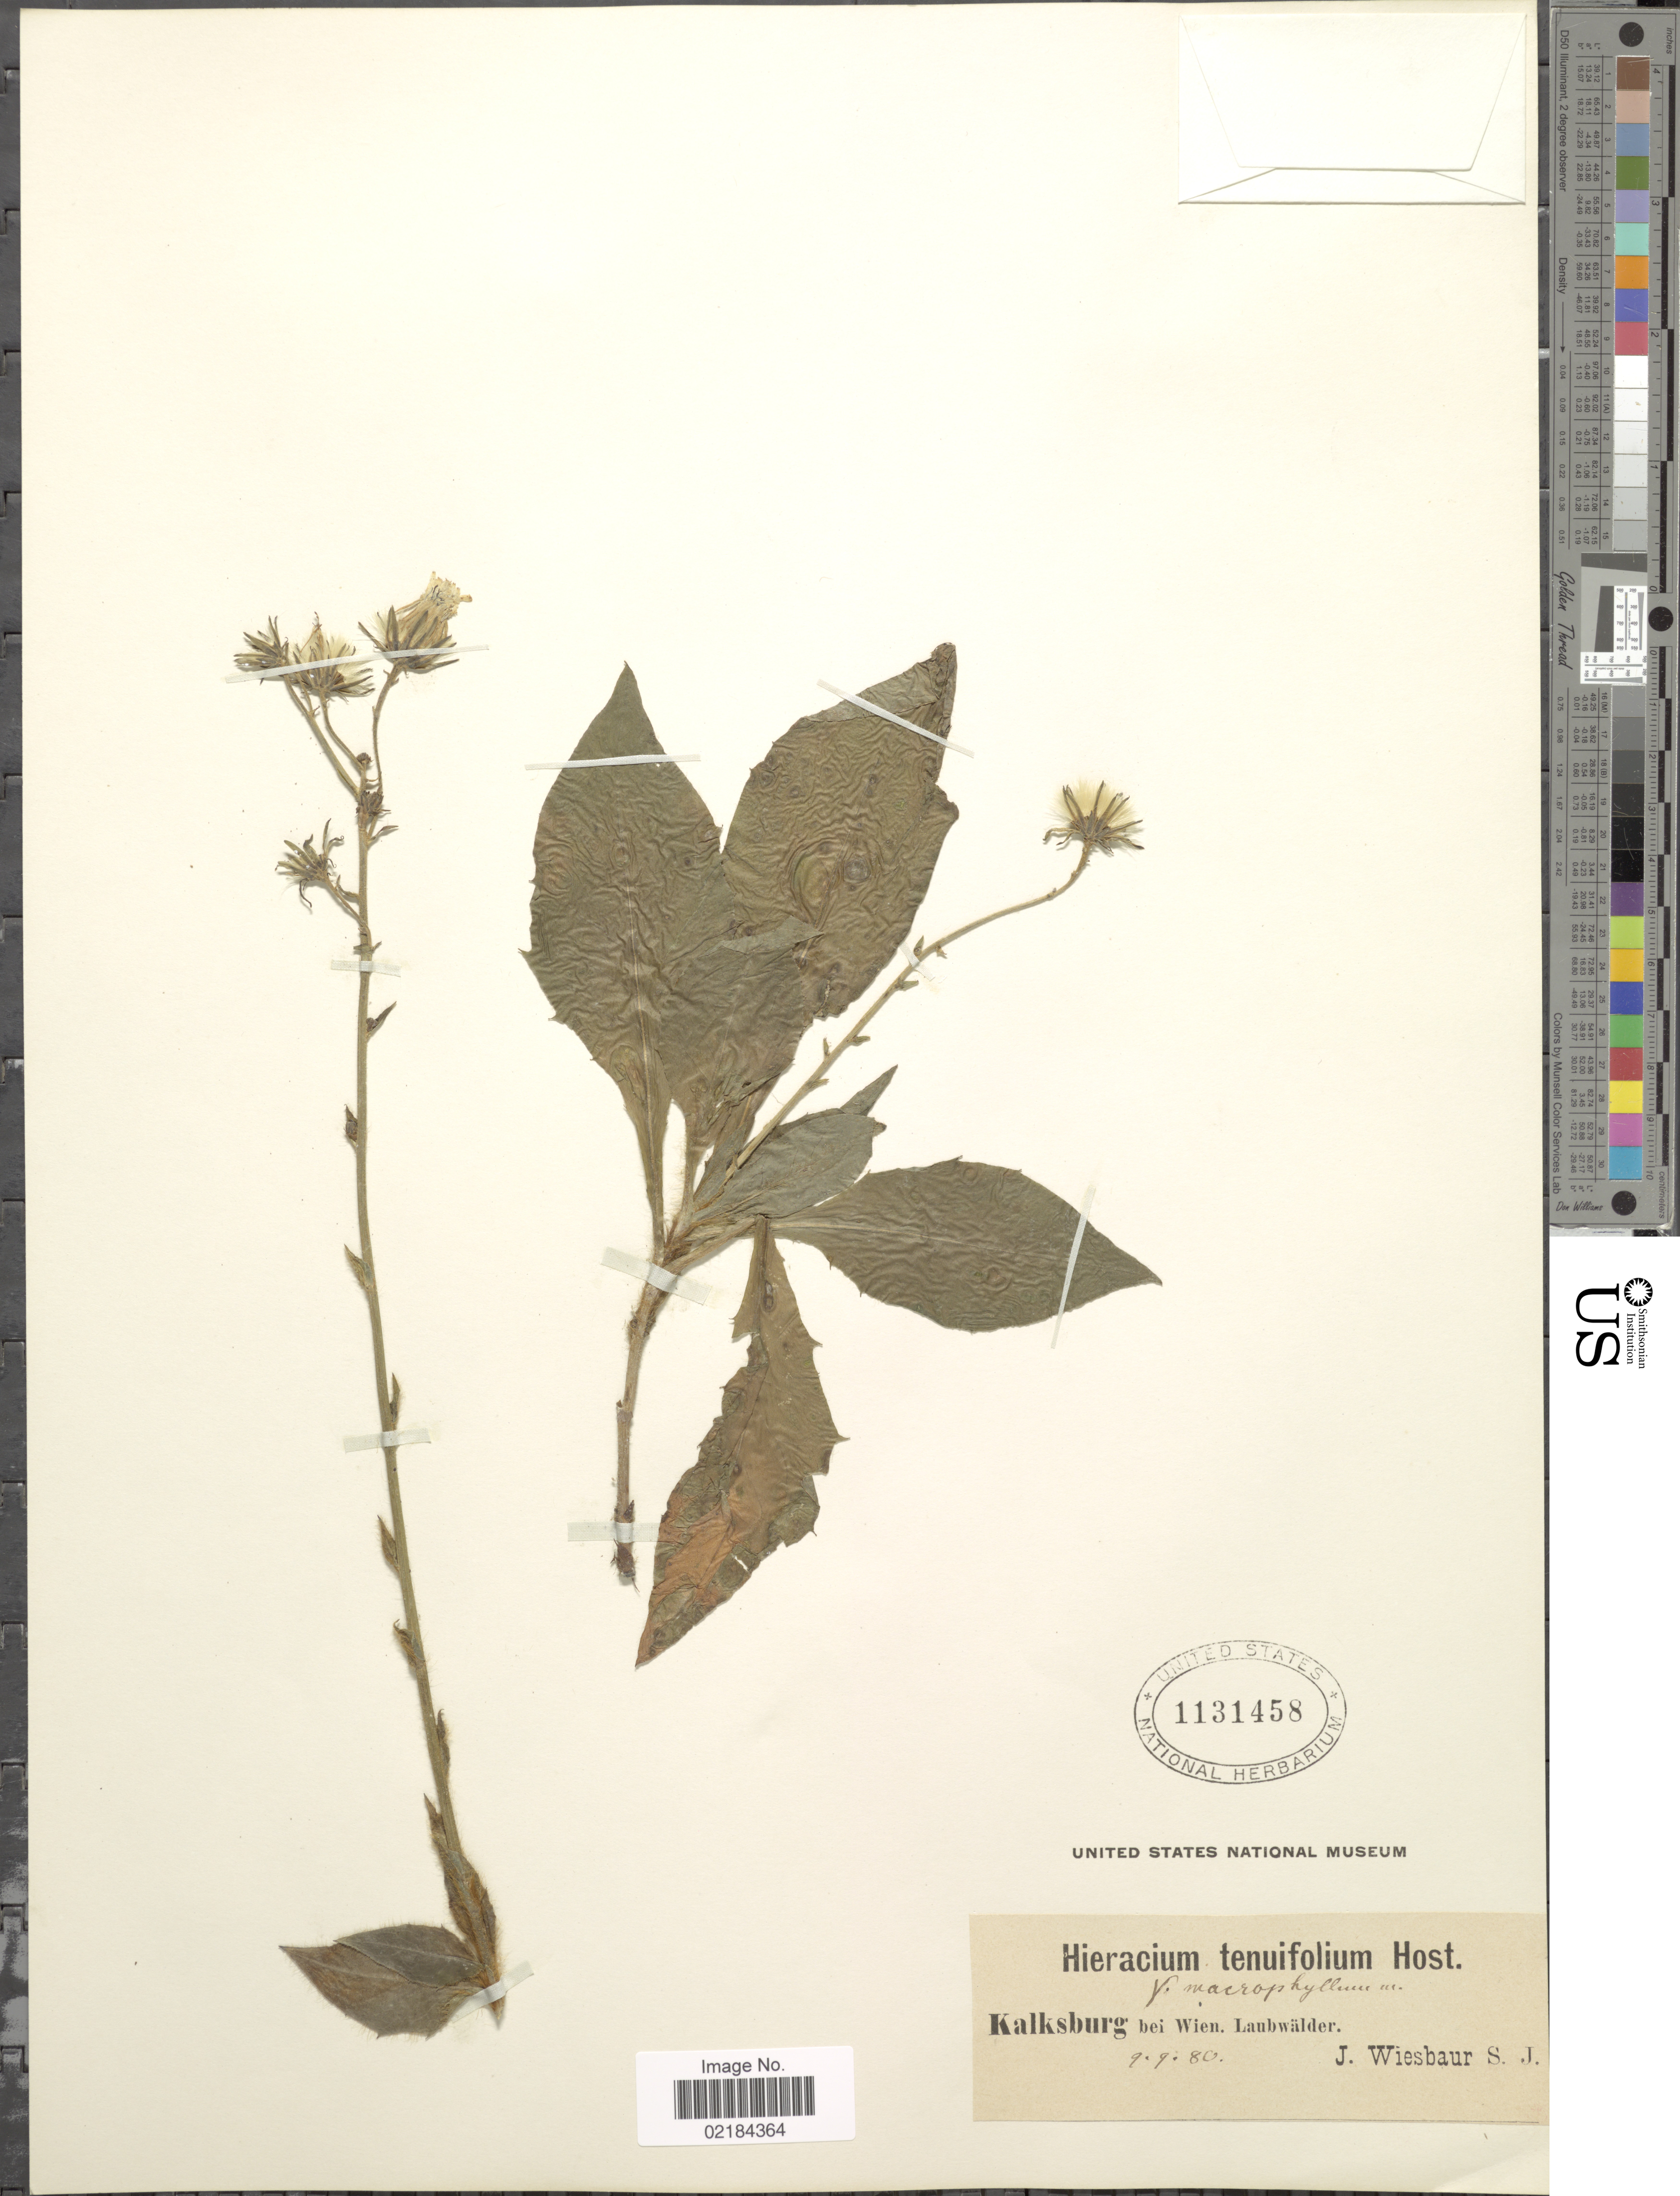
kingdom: Plantae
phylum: Tracheophyta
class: Magnoliopsida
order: Asterales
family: Asteraceae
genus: Hieracium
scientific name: Hieracium tenuifolium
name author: Host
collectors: J. Wiesbaur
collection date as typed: Transcribed d/m/y: 9/9/80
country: Austria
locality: Kalksburg bei Wien. Laubwalder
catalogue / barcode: US 1131458